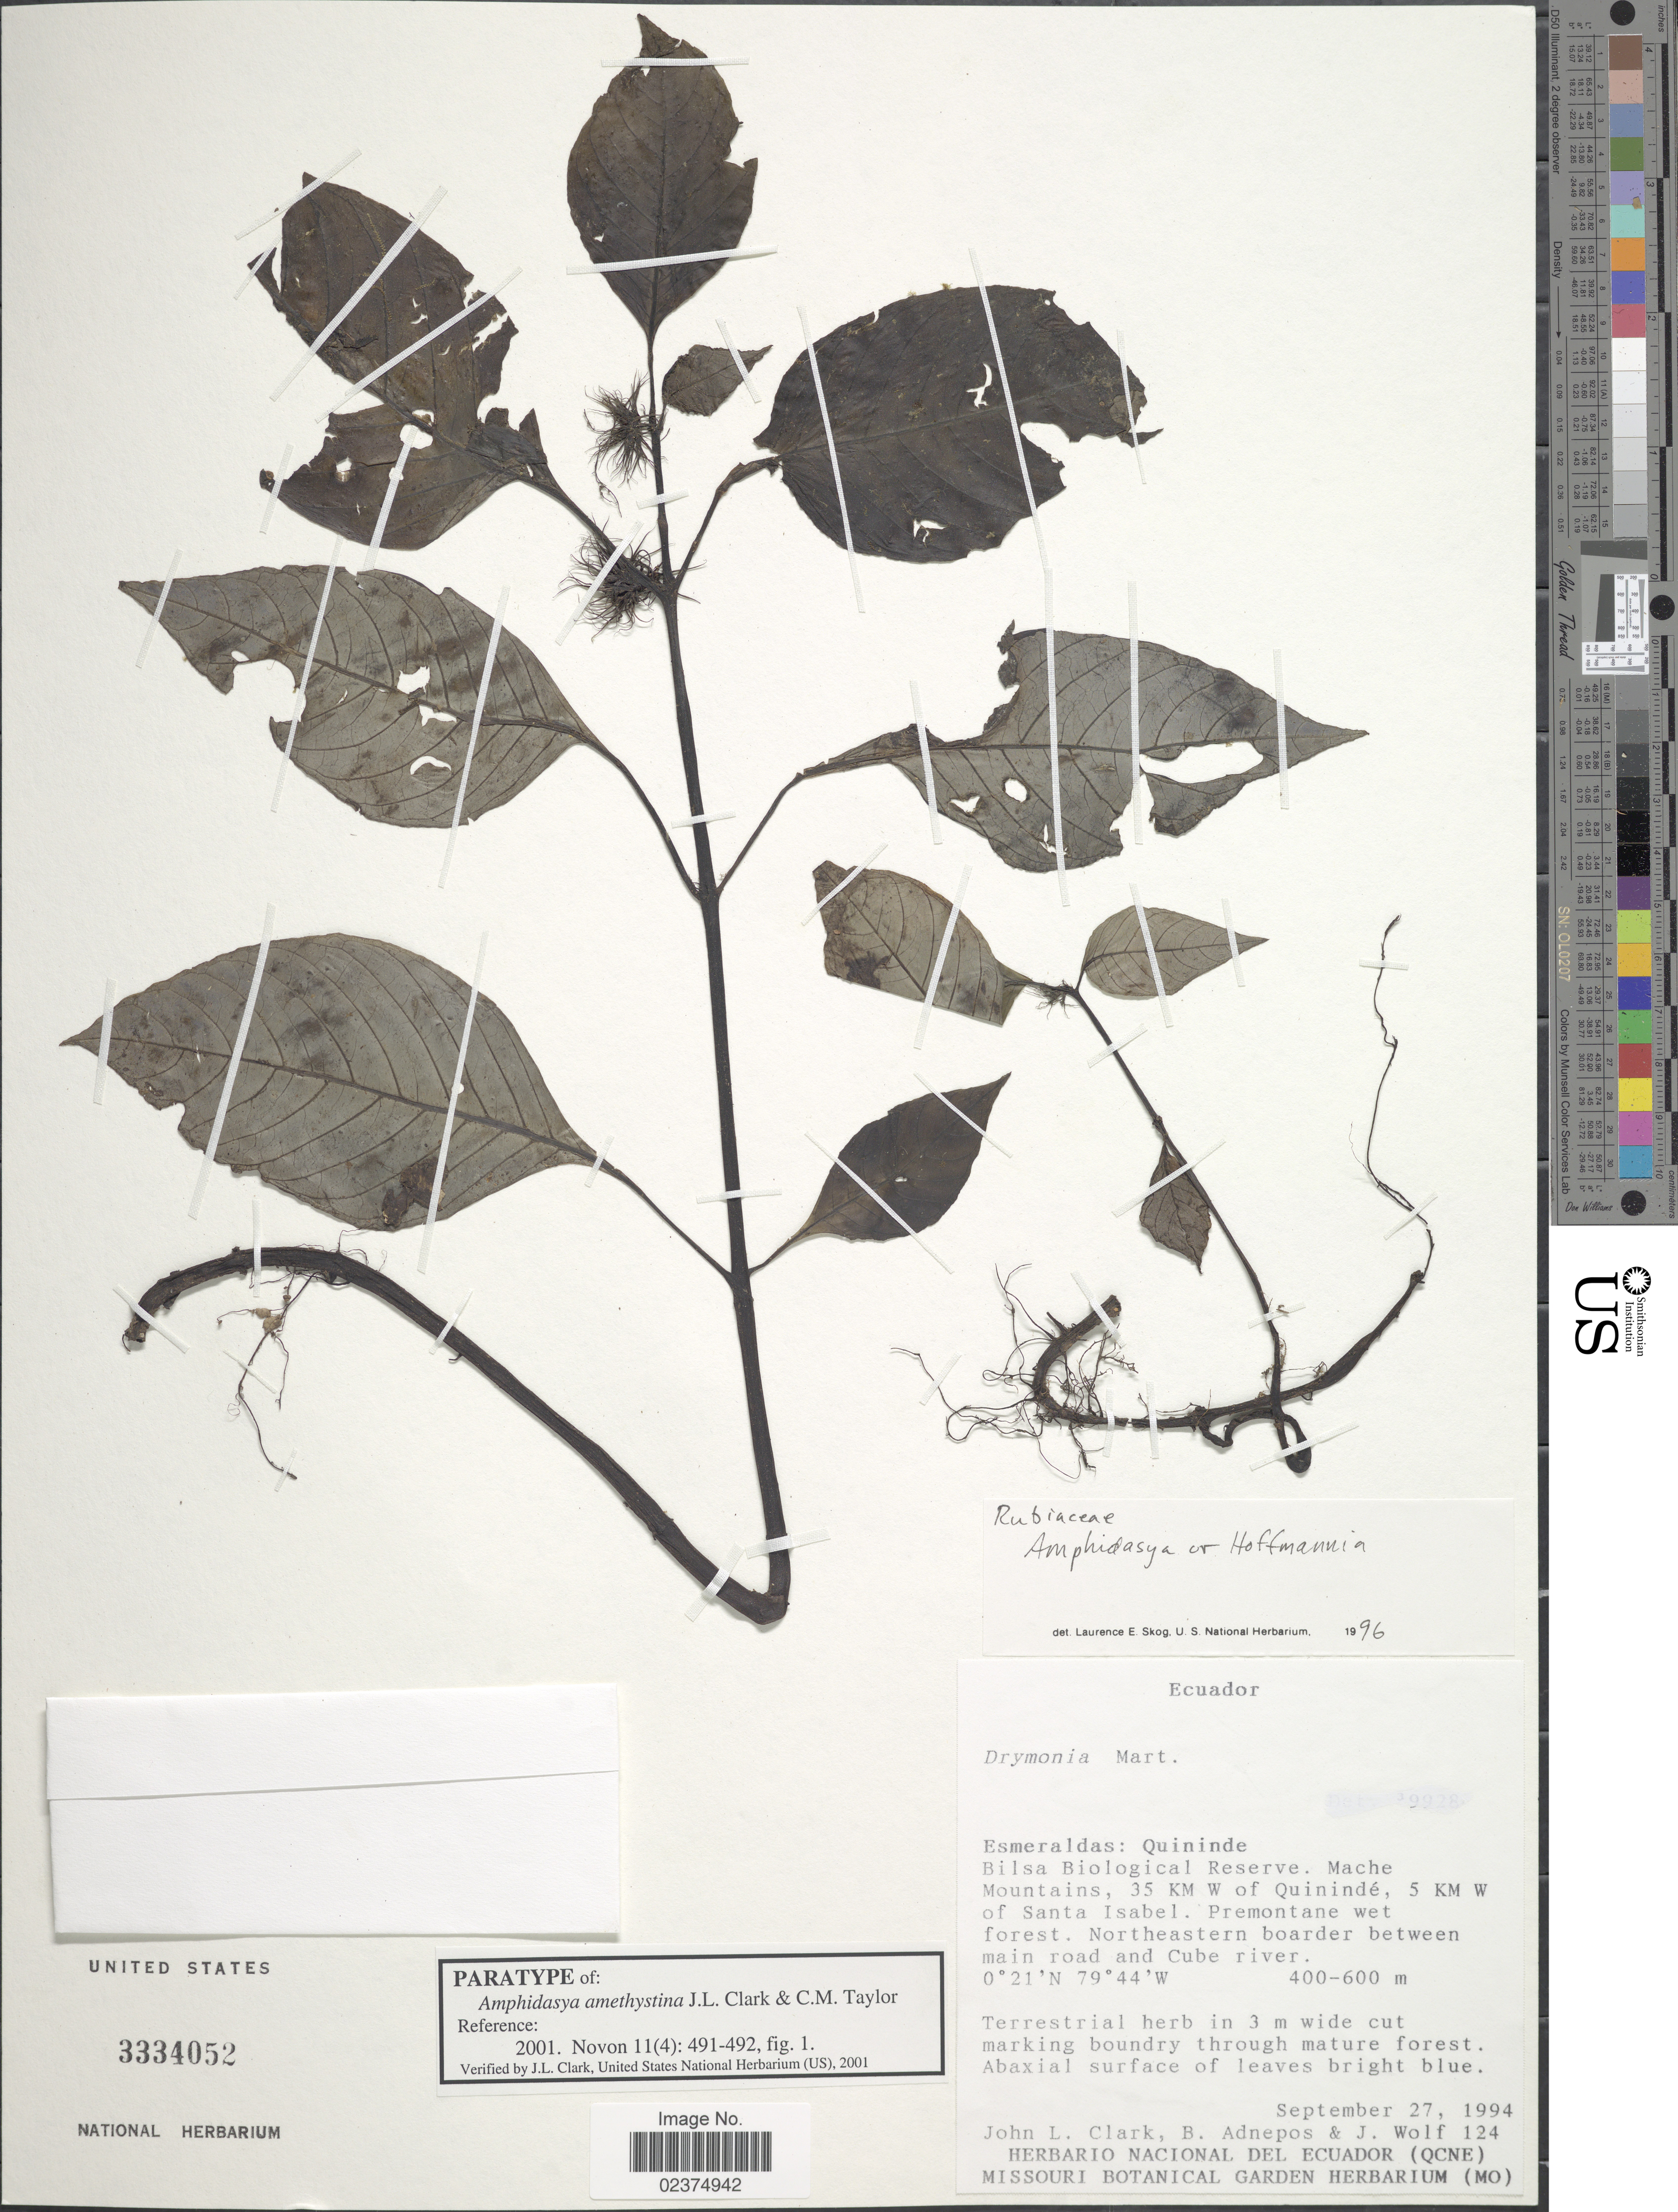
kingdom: Plantae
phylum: Tracheophyta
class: Magnoliopsida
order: Gentianales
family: Rubiaceae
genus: Amphidasya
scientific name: Amphidasya amethystina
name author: J.L. Clark & C.M. Taylor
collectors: J. L. Clark, B. Adnepos & J. Wolf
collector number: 124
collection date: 1994-09-27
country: Ecuador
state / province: Esmeraldas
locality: Quininde. Bilsa Biological Reserve. Mache Mountains, 35 km W of Quininde, 5 km W of Santa Isabel. Northeastern boarder between main road and Cube river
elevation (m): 400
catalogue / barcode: US 3334052